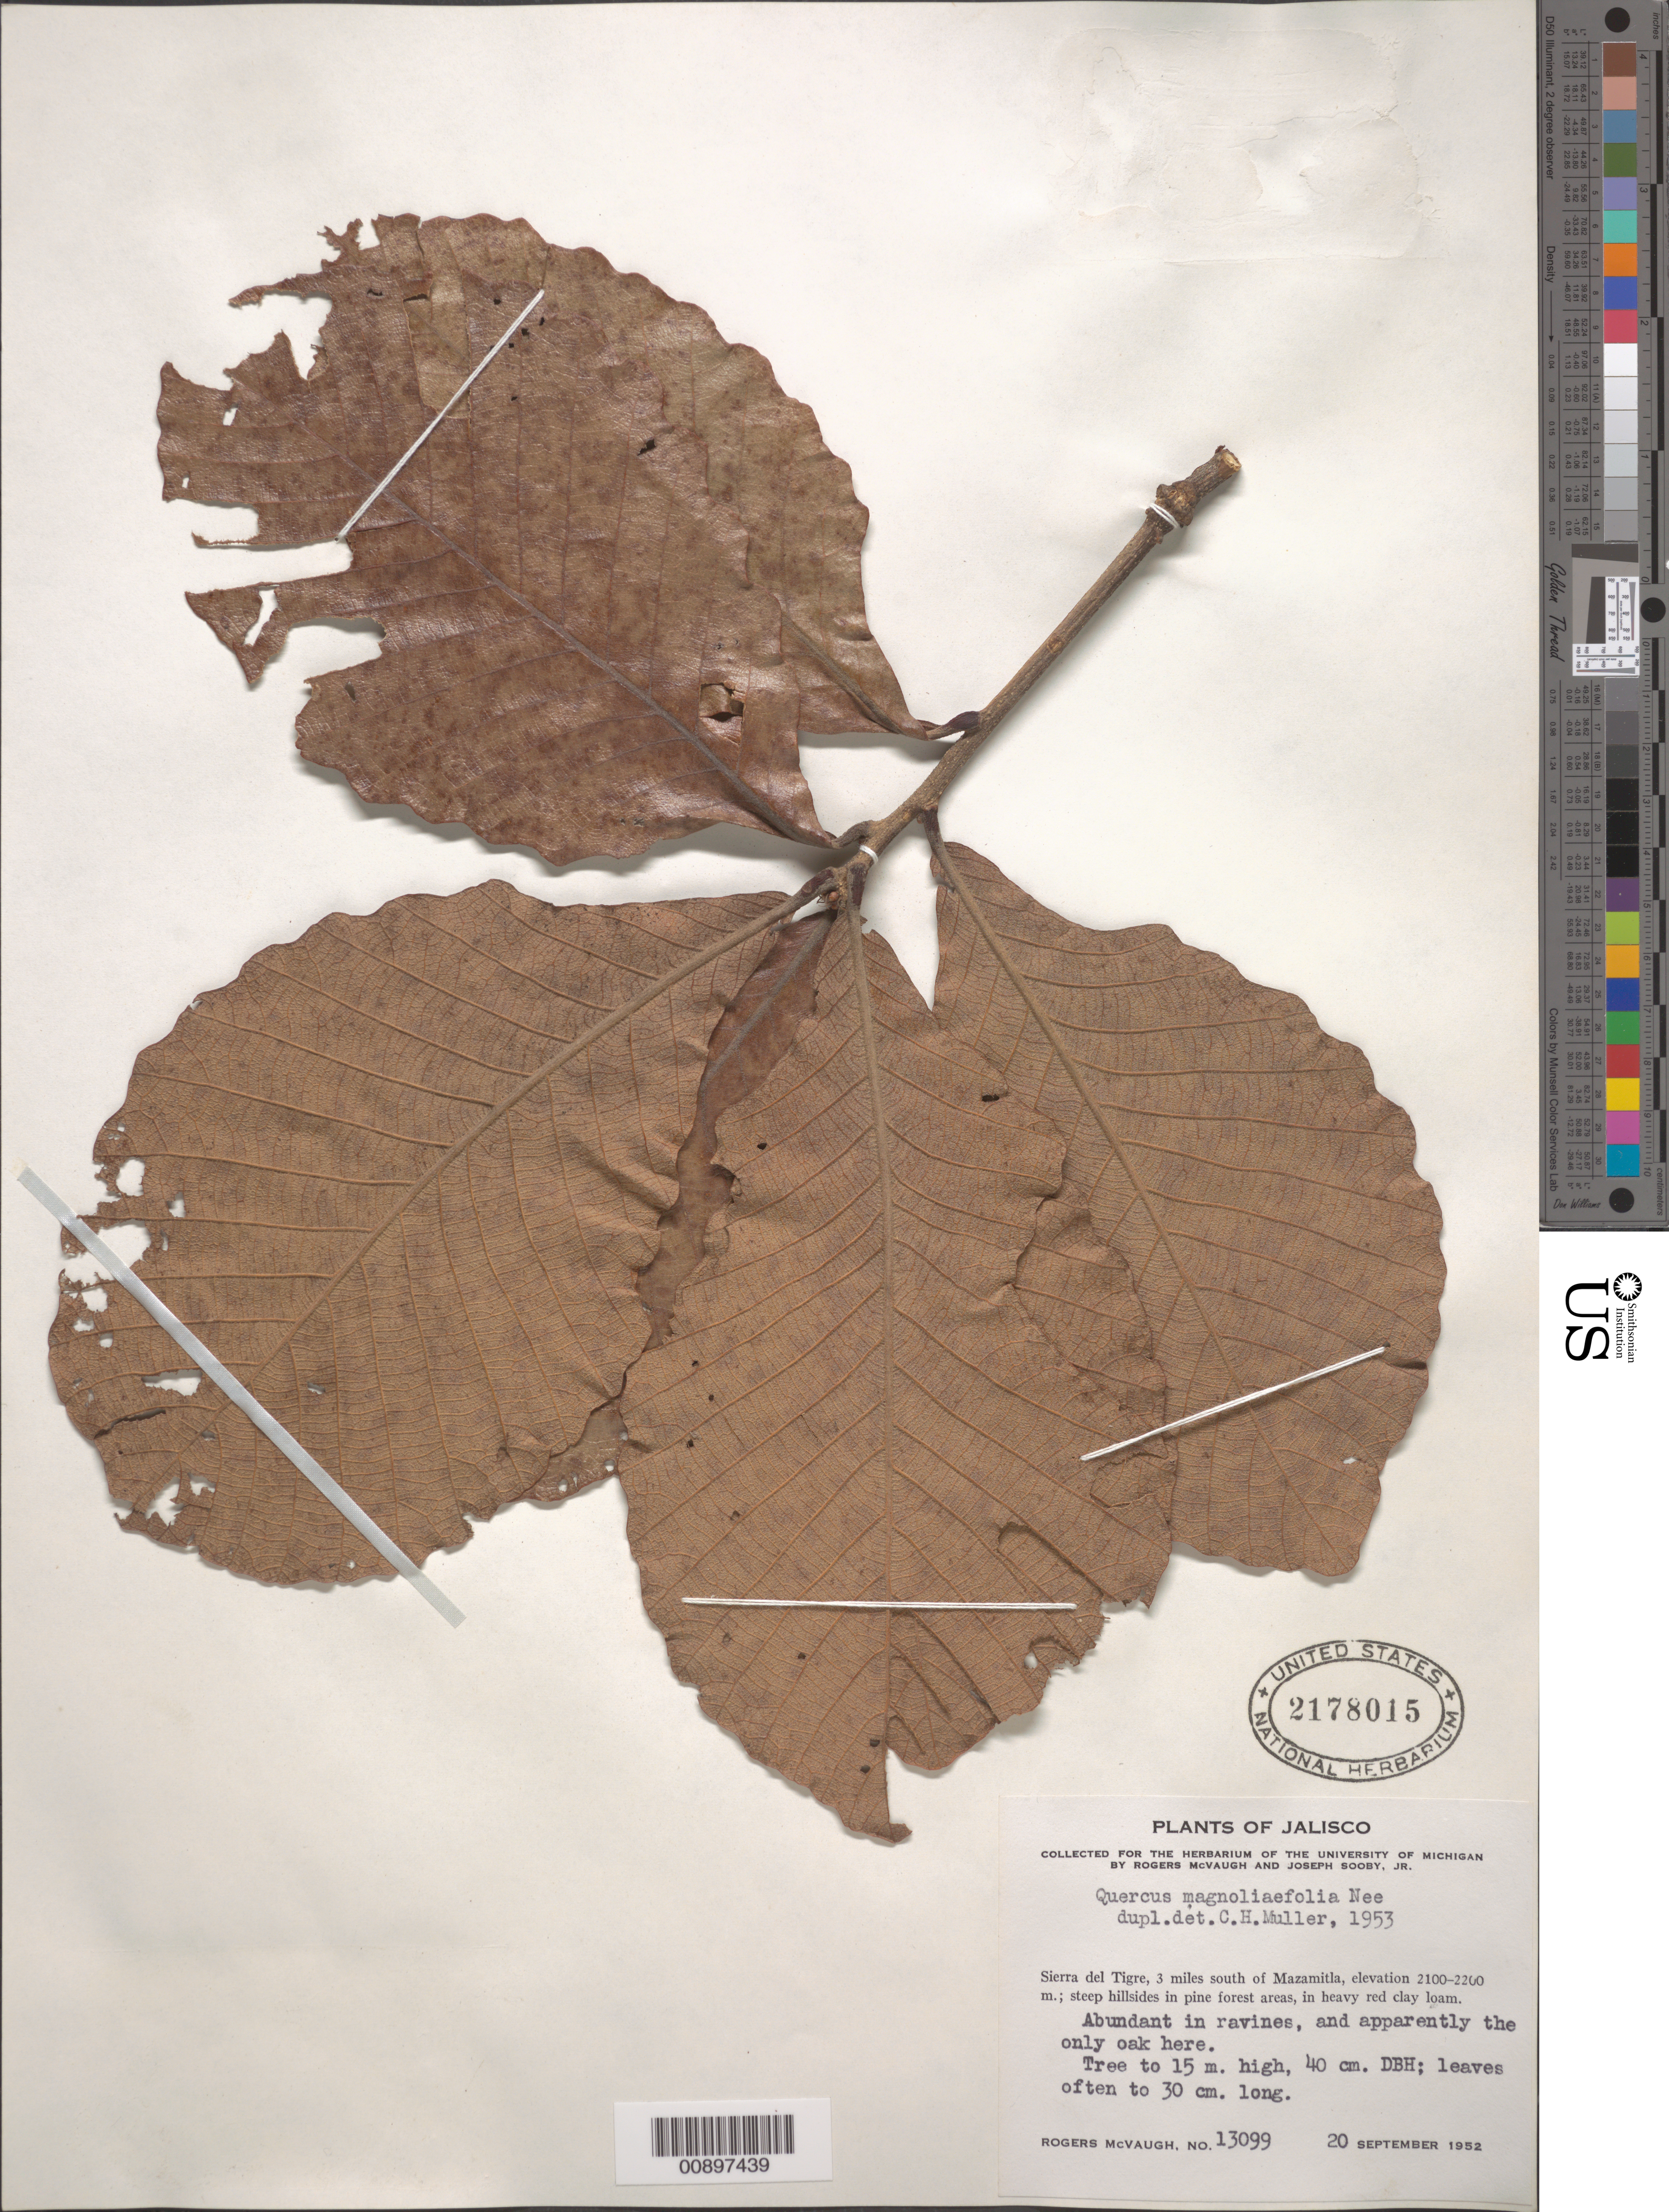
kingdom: Plantae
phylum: Tracheophyta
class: Magnoliopsida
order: Fagales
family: Fagaceae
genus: Quercus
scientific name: Quercus magnoliifolia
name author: Née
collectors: R. McVaugh & J. Sooby Jr.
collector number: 13099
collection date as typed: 20 Sep 1952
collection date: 1952-09-20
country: Mexico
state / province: Jalisco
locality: Sierra del Tigre, 3 miles south of Mazamitla.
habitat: Steep hillsides in pine forest areas, in heavy red clay loam. Abundant in ravines.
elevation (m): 2200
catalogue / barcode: US 2178015